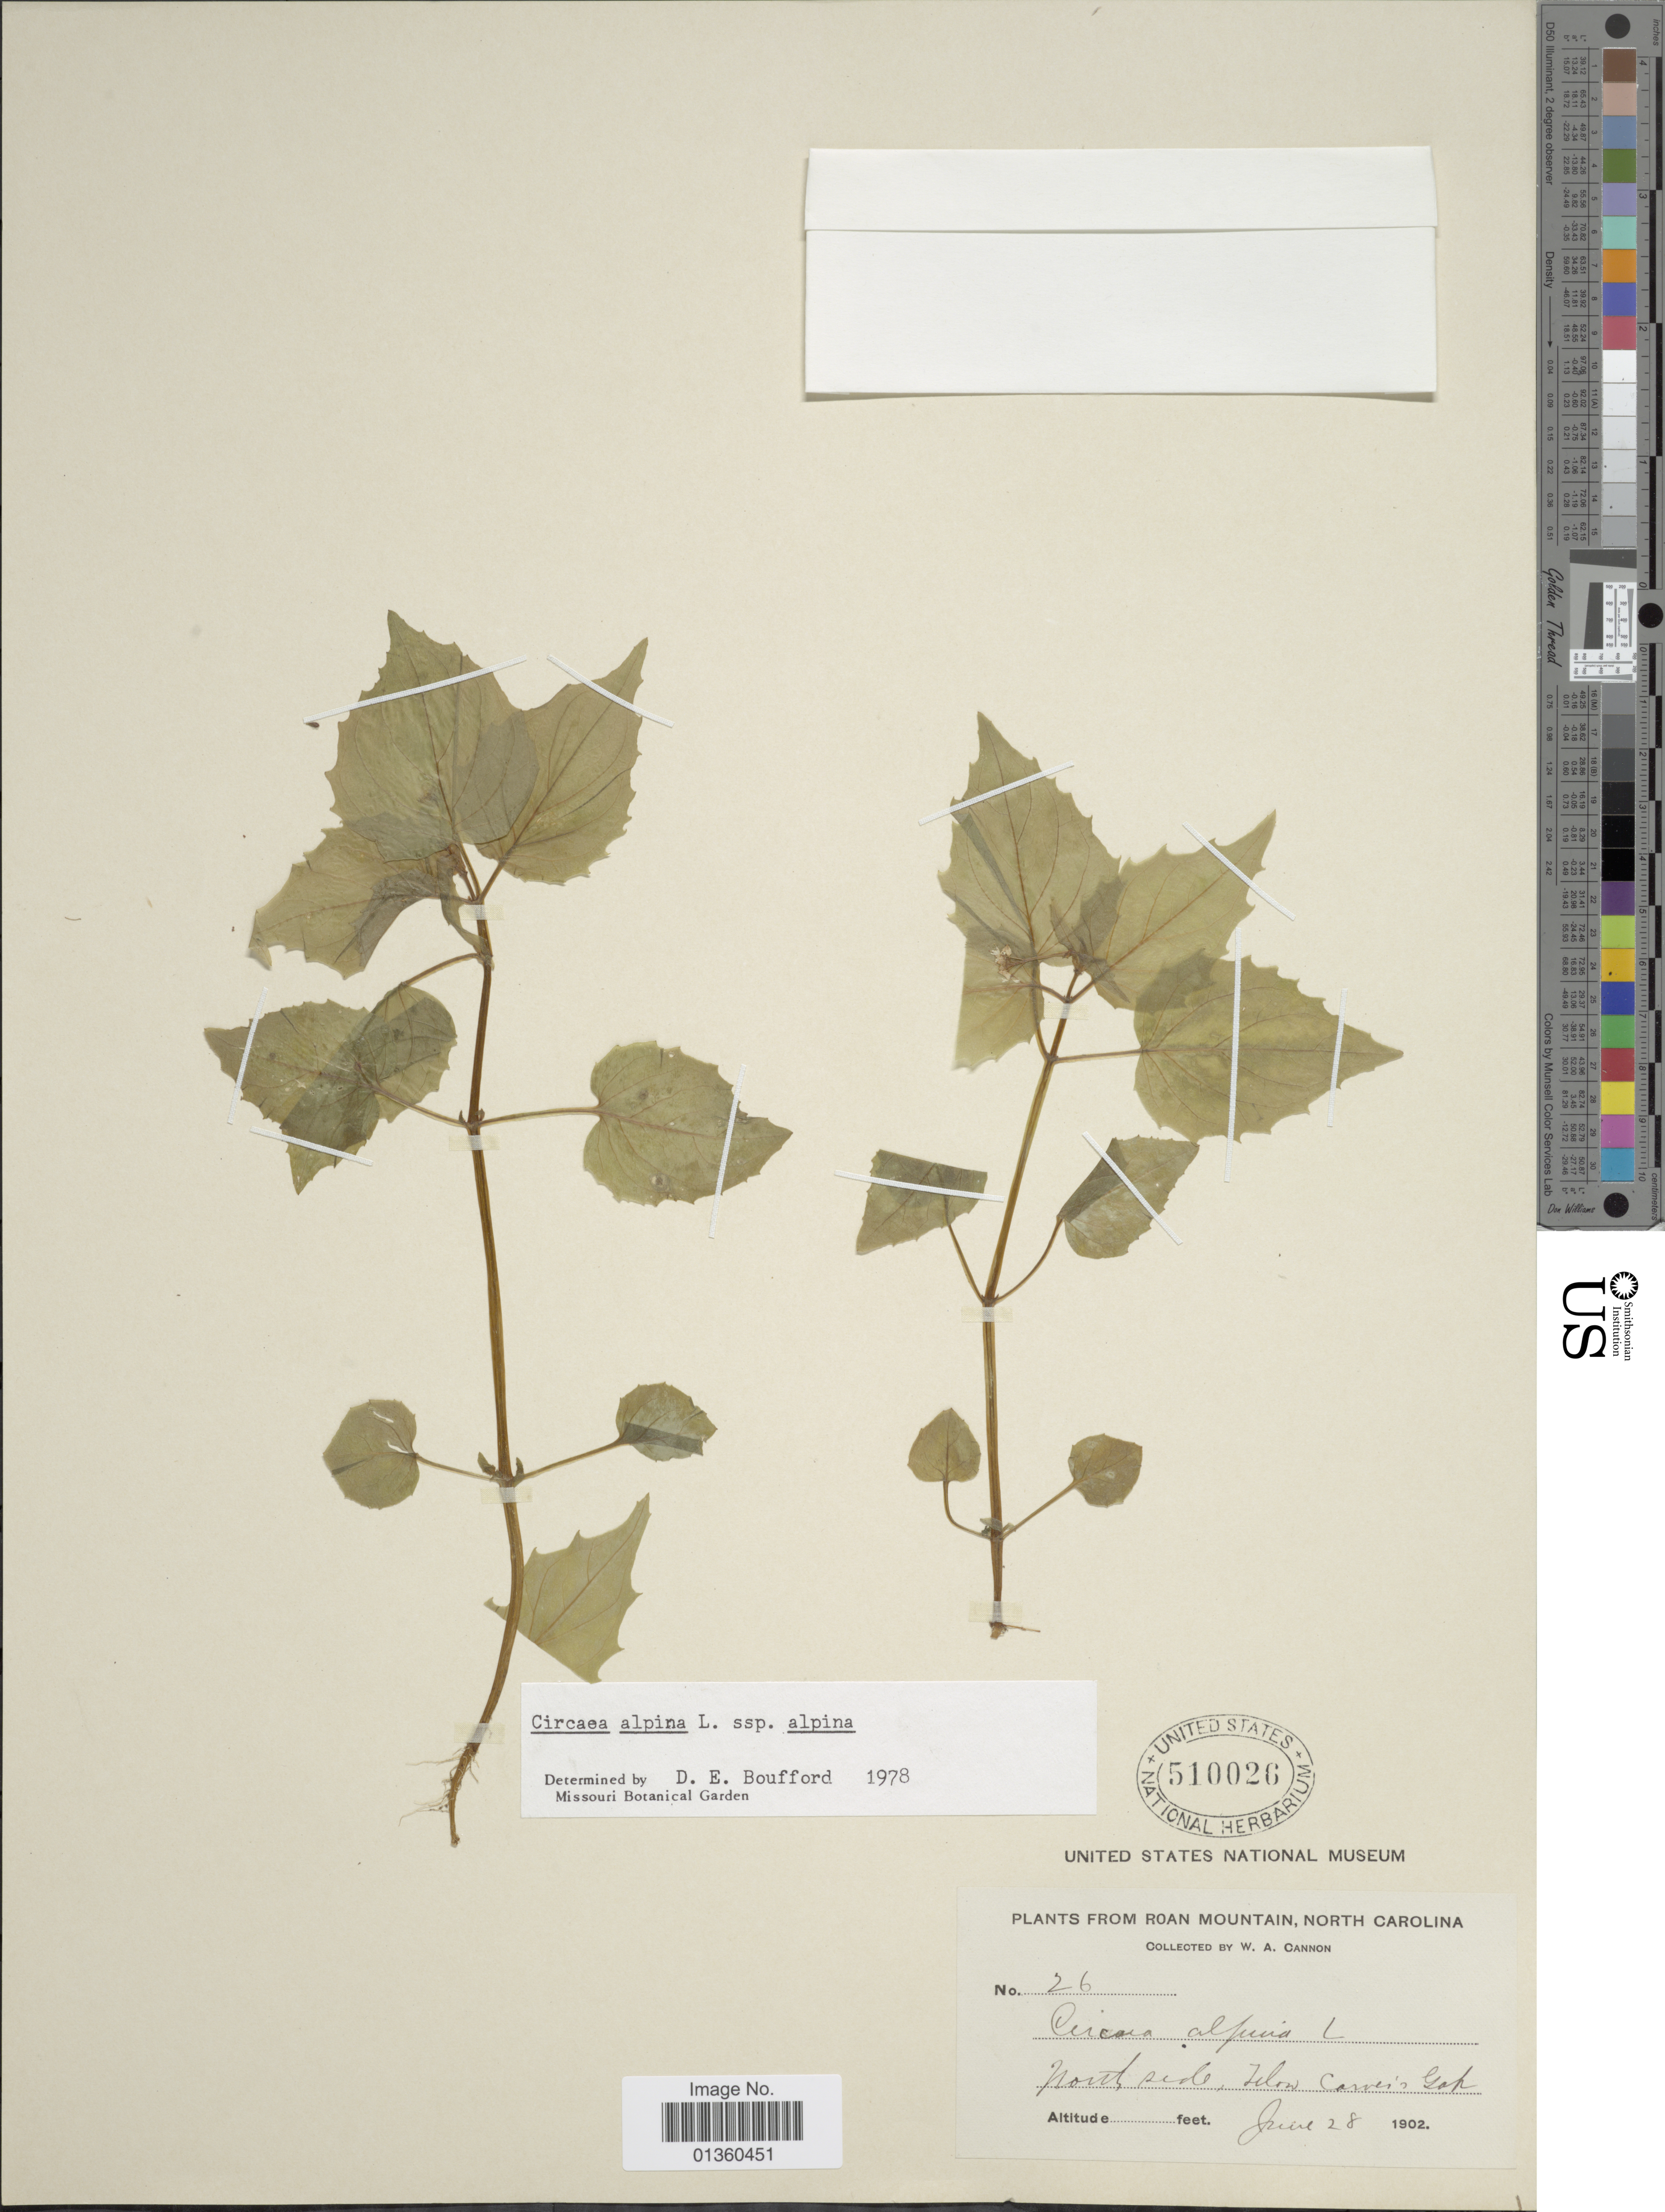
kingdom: Plantae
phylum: Tracheophyta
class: Magnoliopsida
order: Myrtales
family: Onagraceae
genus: Circaea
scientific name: Circaea alpina subsp. alpina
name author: L.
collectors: W. Cannon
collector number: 26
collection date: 1902-06-28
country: United States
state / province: North Carolina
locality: From Roan Mountain, North side, below Carver's Gap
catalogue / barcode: US 510026